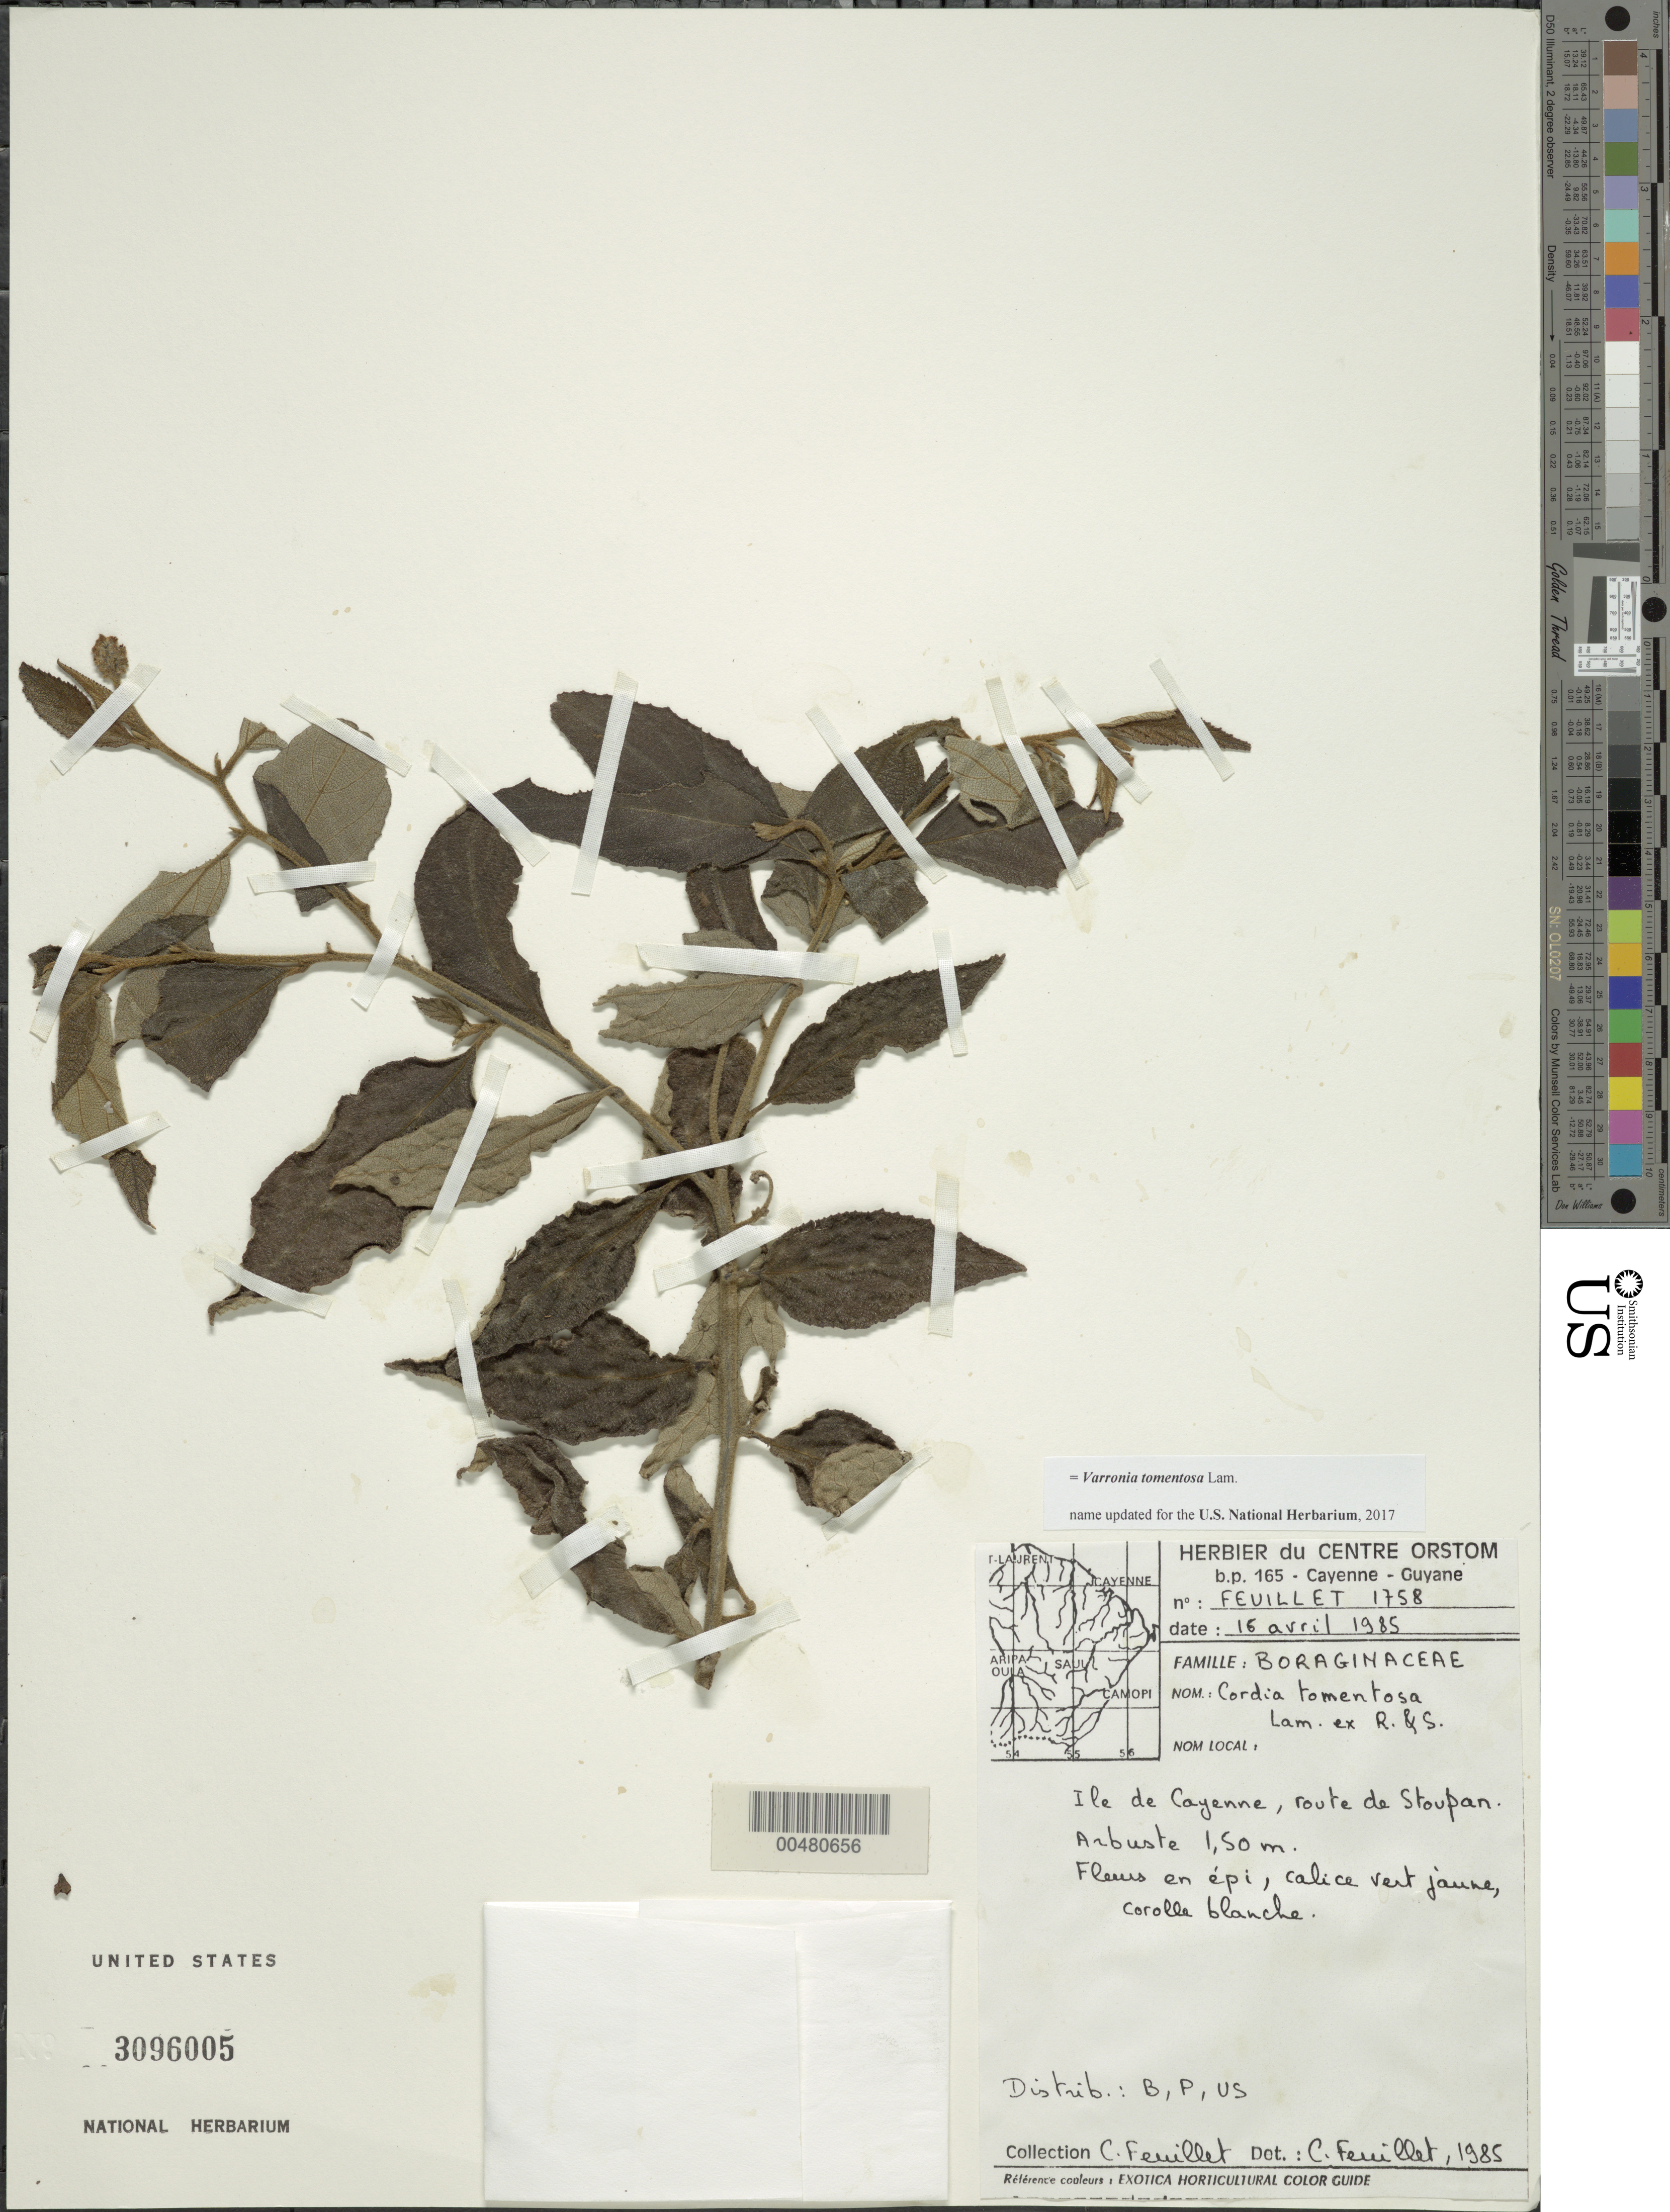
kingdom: Plantae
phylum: Tracheophyta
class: Magnoliopsida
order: Boraginales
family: Cordiaceae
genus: Varronia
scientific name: Varronia tomentosa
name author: Lam.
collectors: C. Feuillet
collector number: FEUILLET 1758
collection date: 1985-04-16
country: French Guiana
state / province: Cayenne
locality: Ile de Cayenne, route de Stoupan.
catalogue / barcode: US 3096005